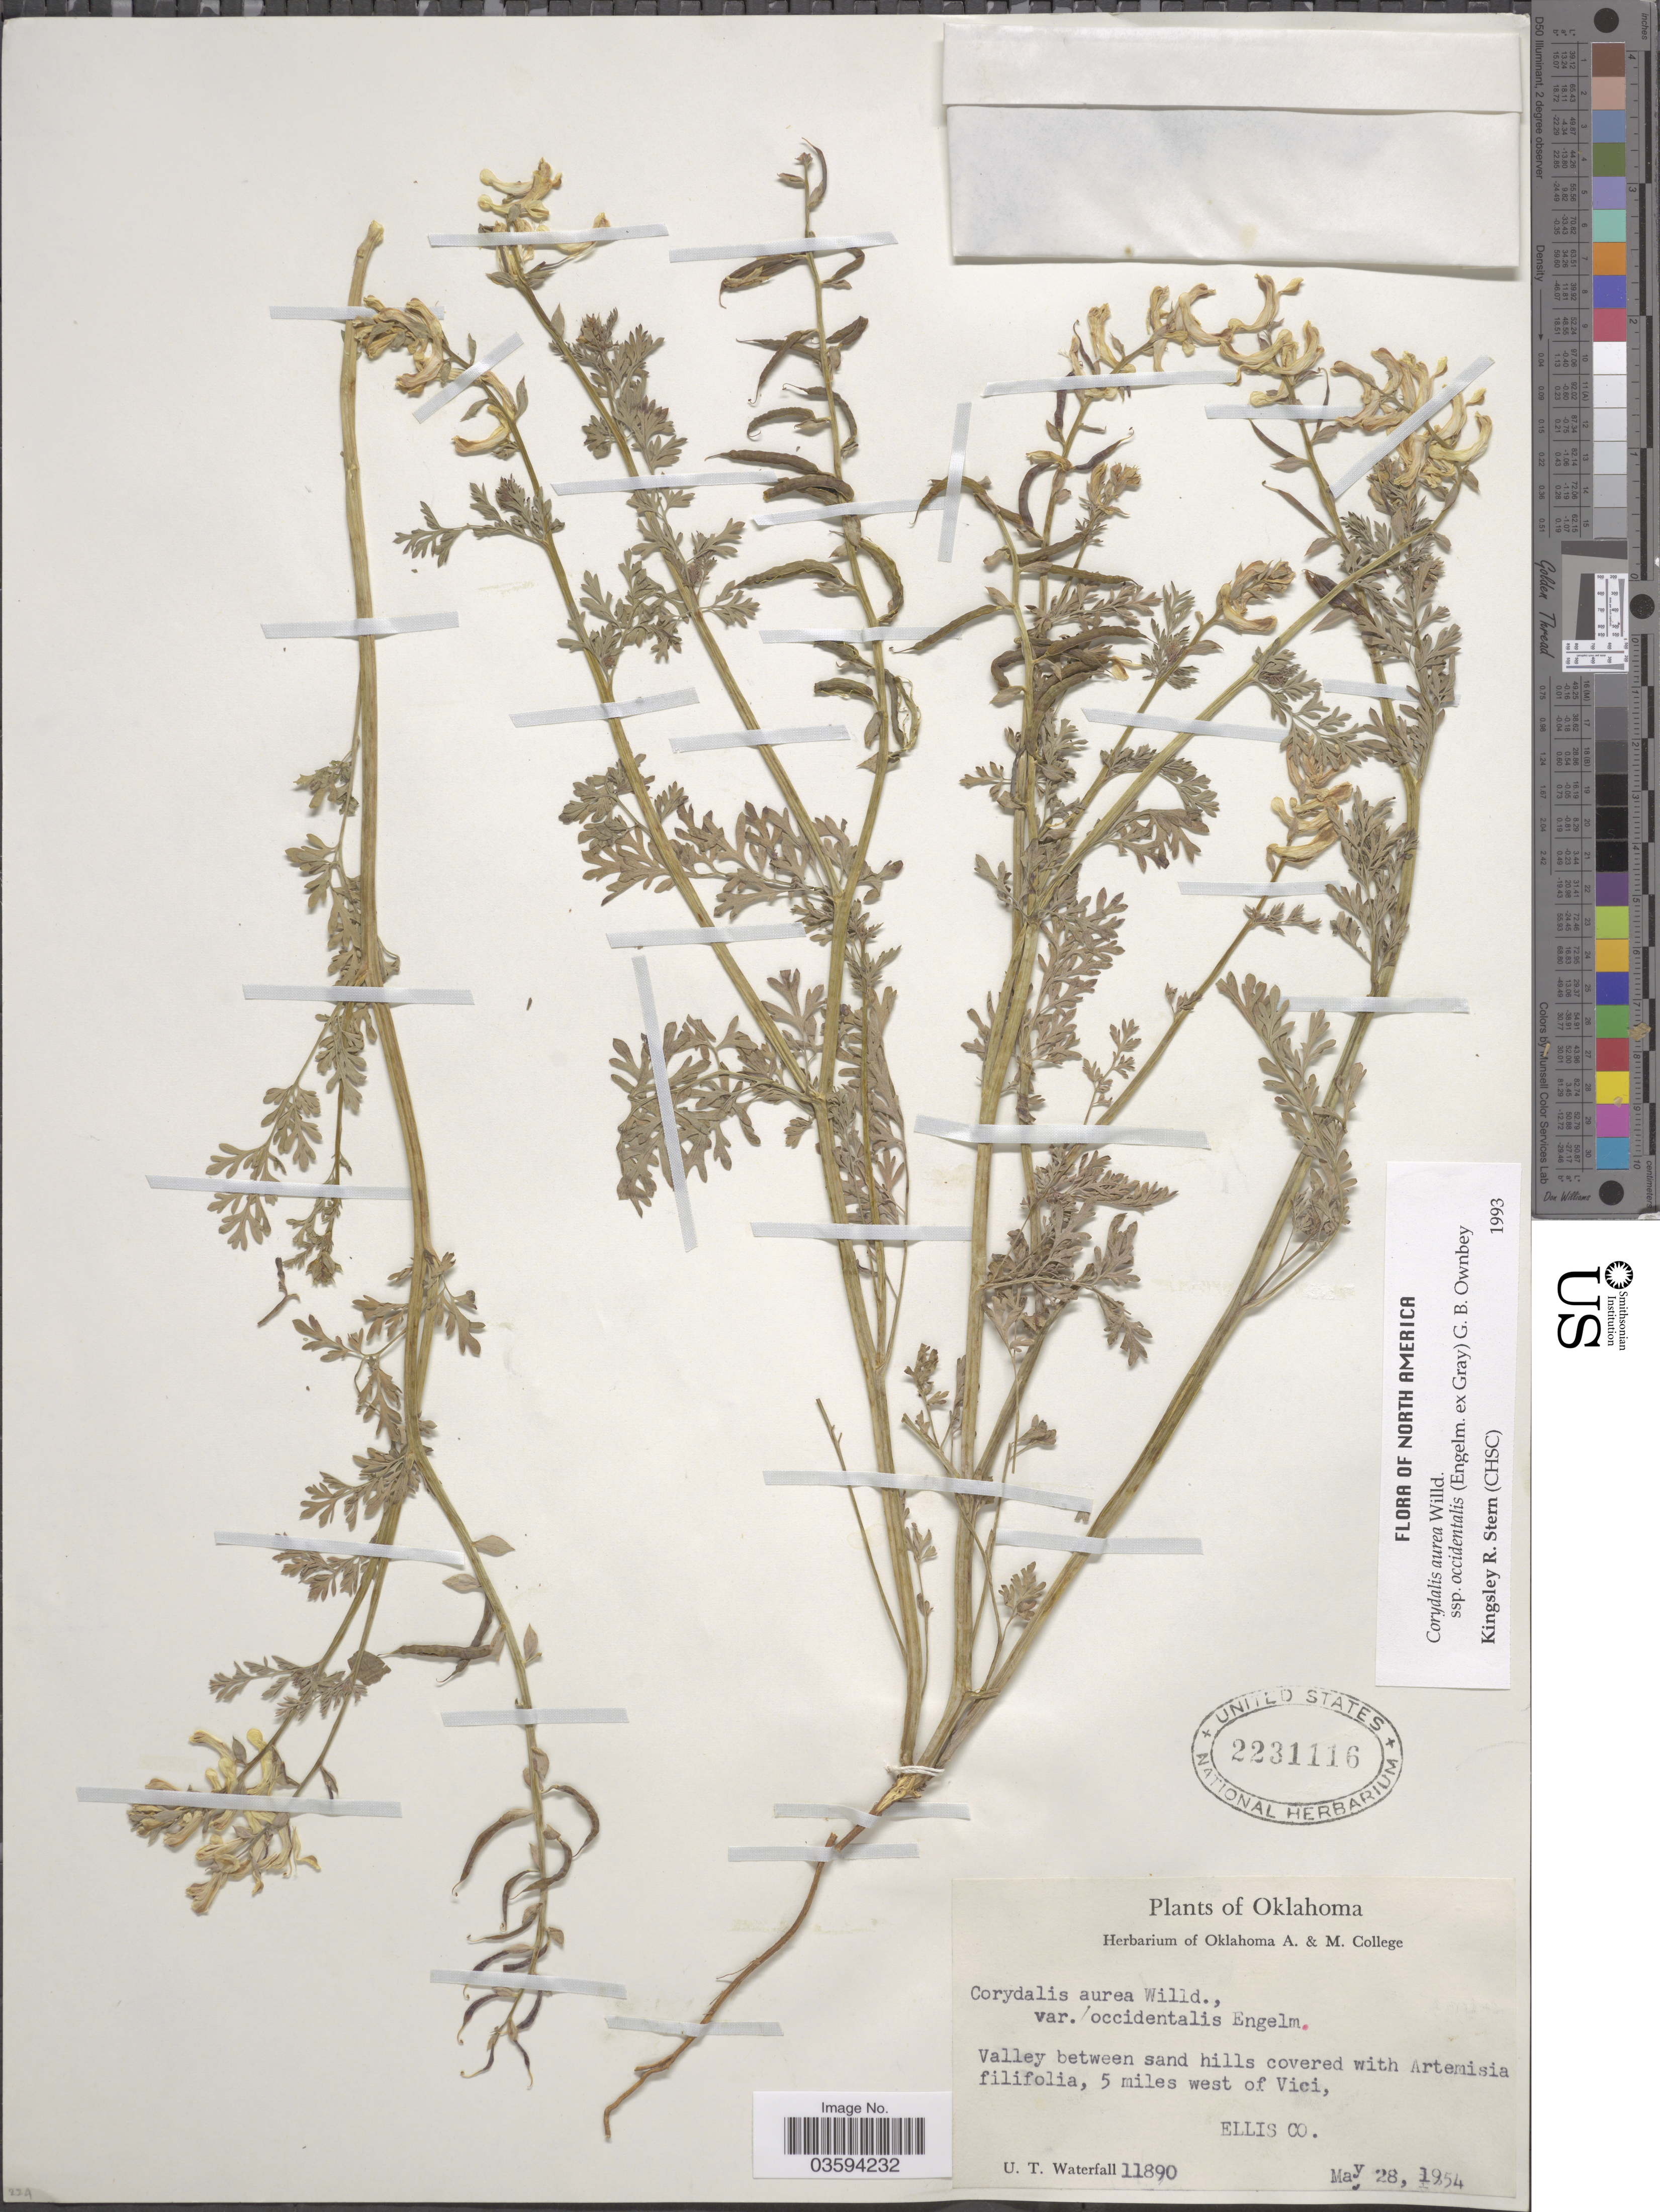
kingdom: Plantae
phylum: Tracheophyta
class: Magnoliopsida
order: Ranunculales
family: Papaveraceae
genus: Corydalis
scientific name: Corydalis aurea subsp. occidentalis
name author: Willd.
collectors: U. T. Waterfall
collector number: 11890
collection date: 1954-05-28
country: United States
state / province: Oklahoma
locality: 5 miles west of Vici, Ellis Co.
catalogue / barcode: US 2231116